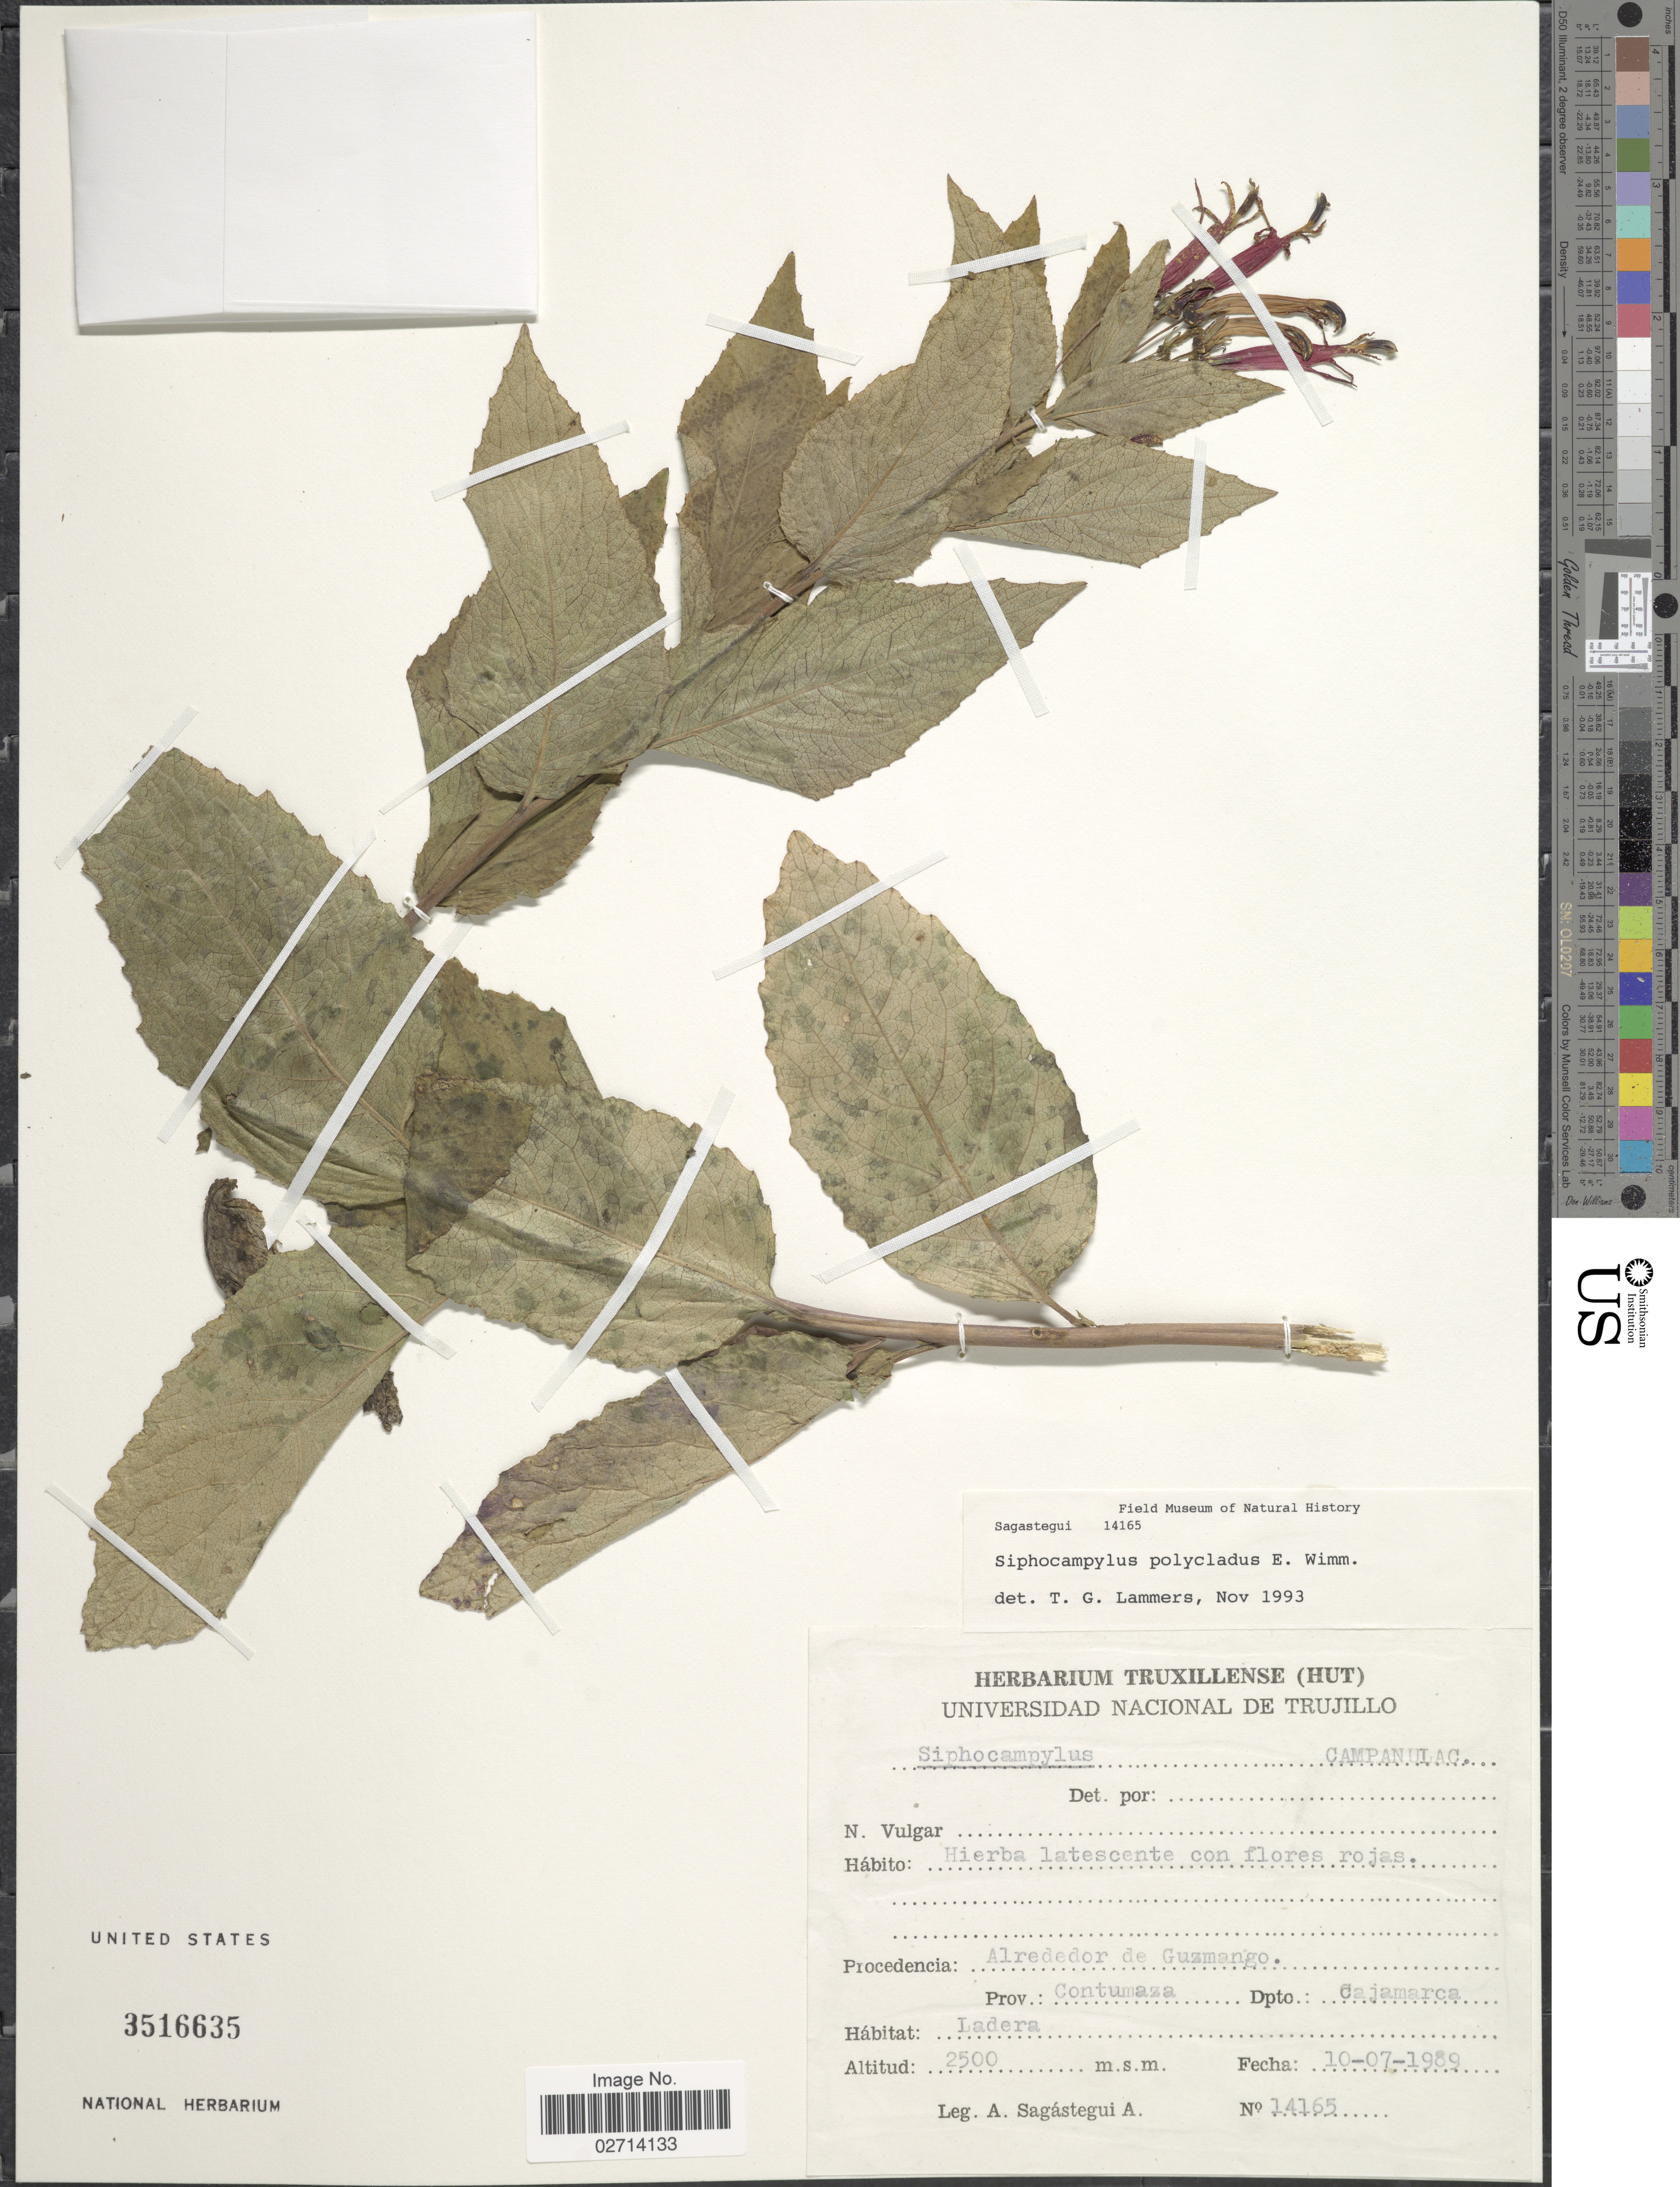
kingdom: Plantae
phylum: Tracheophyta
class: Magnoliopsida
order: Asterales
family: Campanulaceae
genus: Siphocampylus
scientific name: Siphocampylus polycladus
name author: E. Wimm.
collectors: A. Sagástegui A.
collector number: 14165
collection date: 1989-07-10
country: Peru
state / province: Cajamarca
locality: Alrededor de Guzmango, Prov.: Contumaza.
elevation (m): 2500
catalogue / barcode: US 3516635